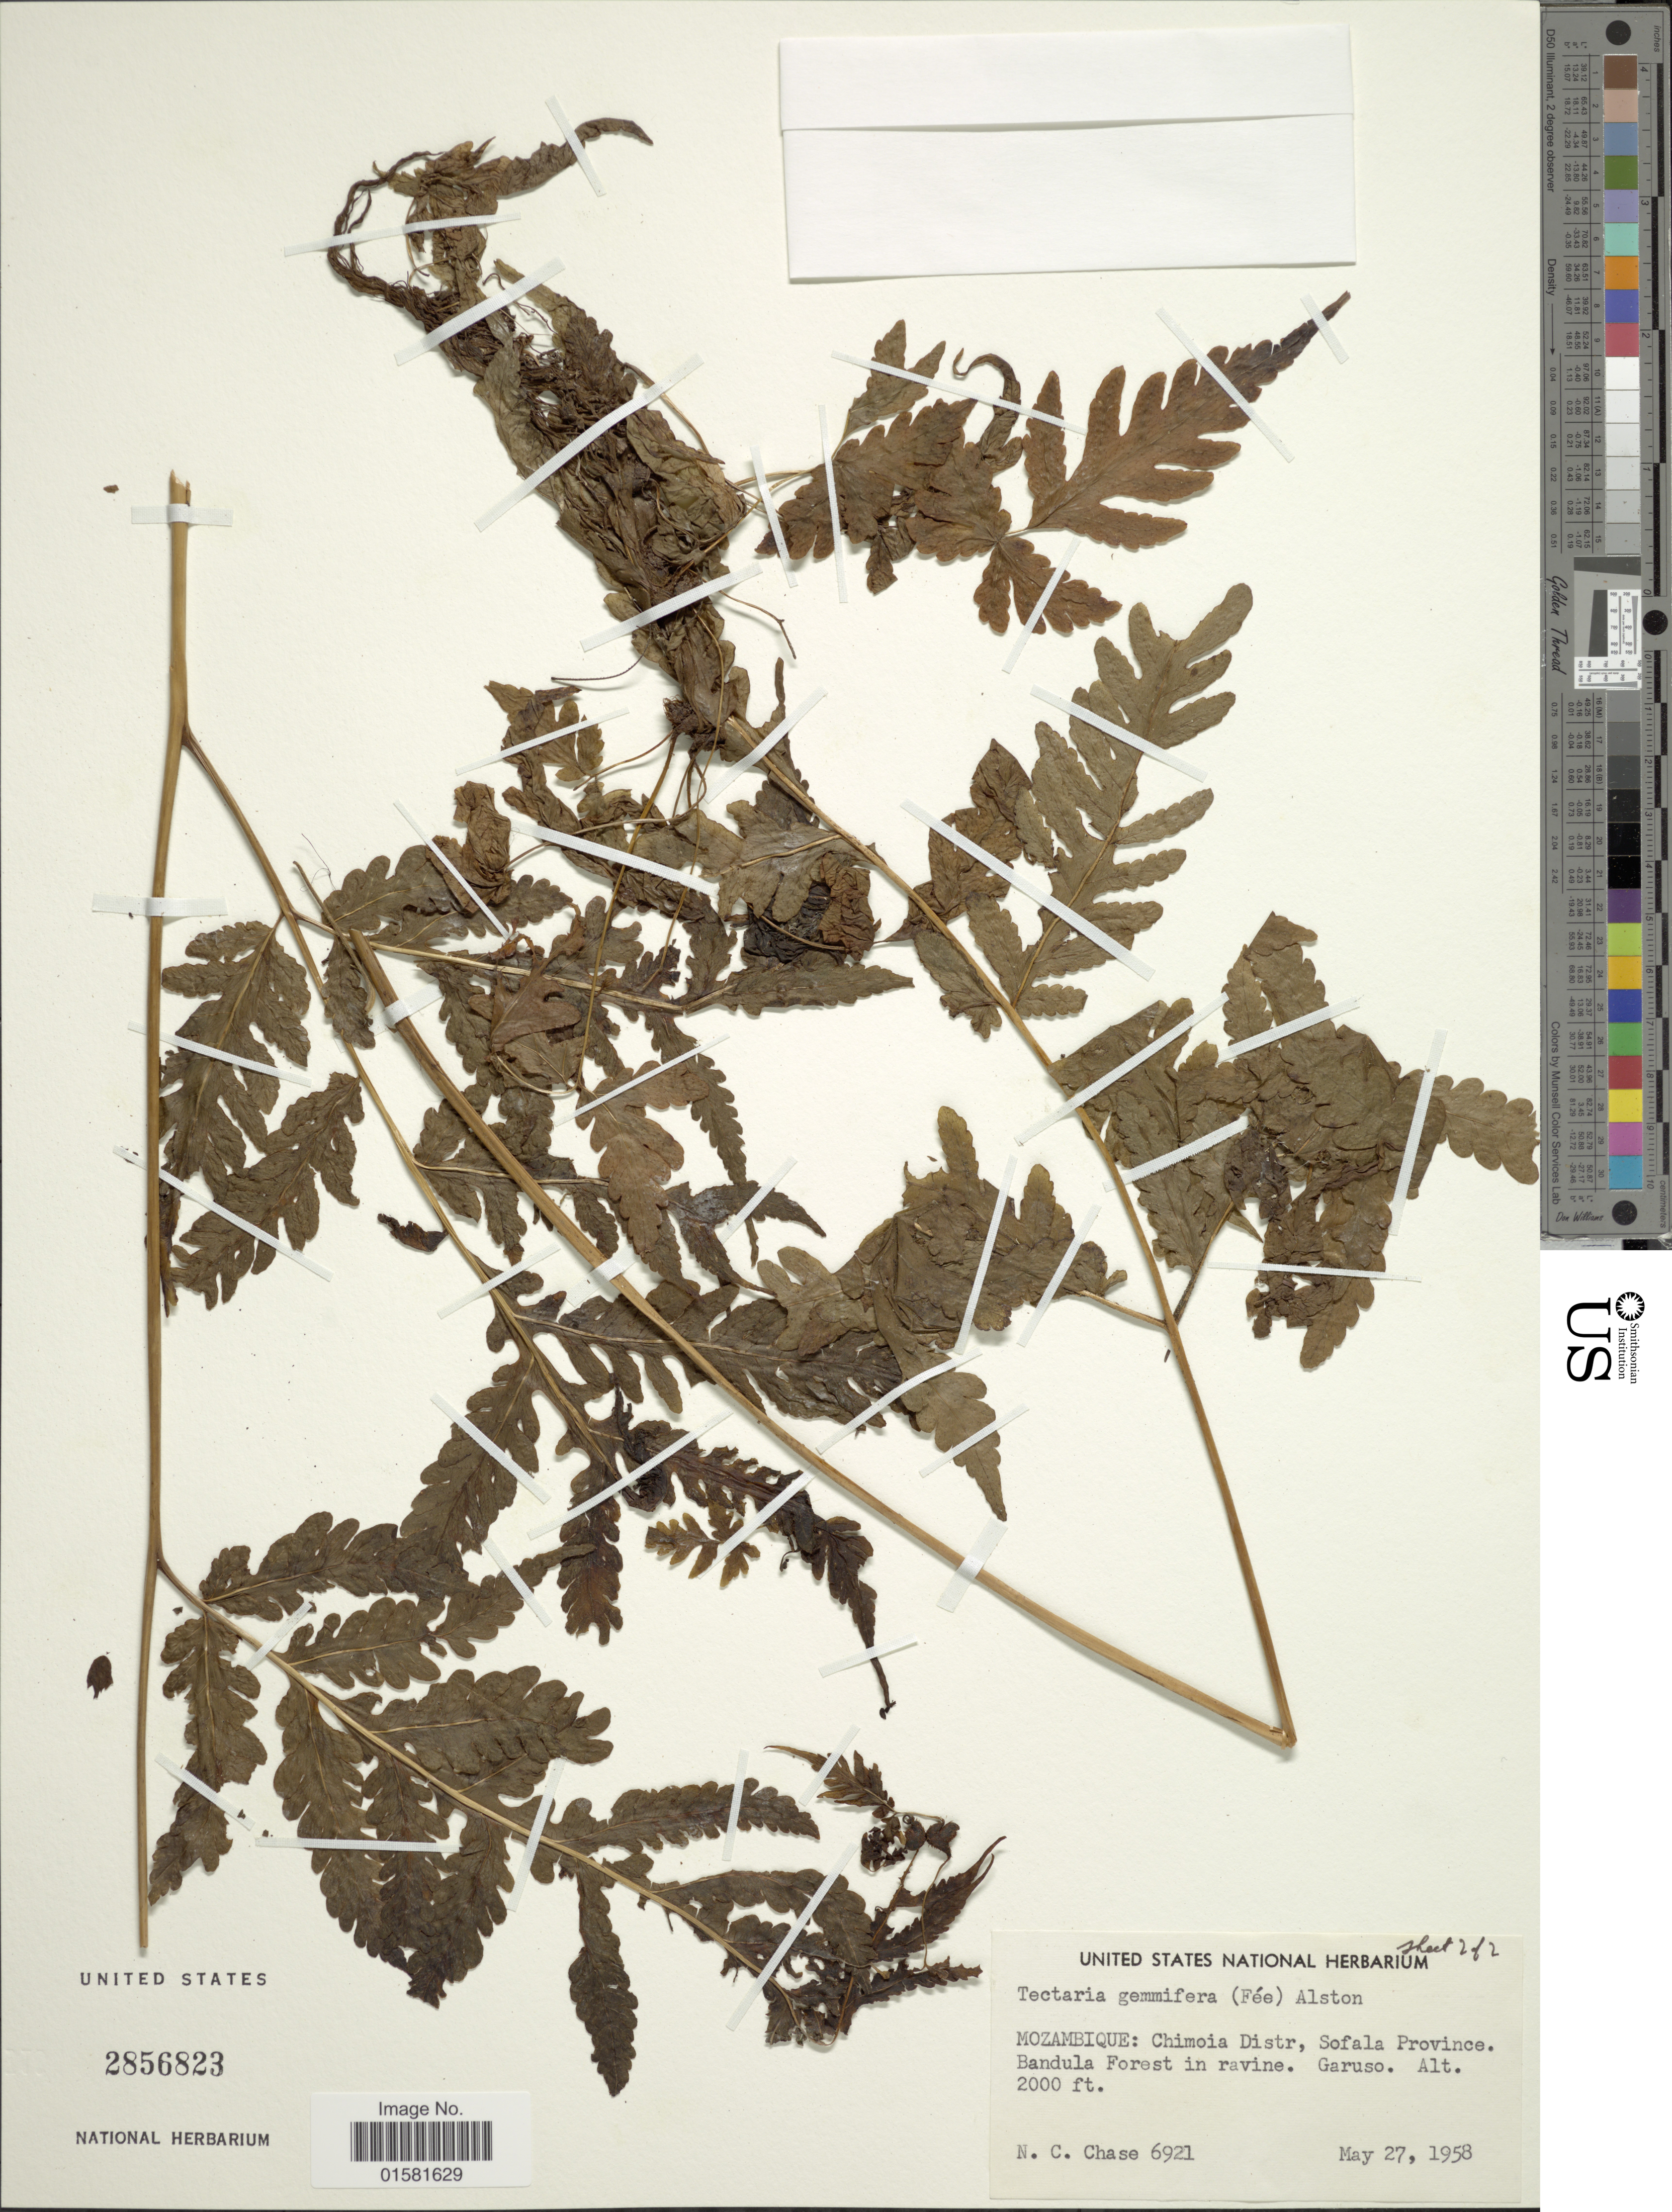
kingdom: Plantae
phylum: Tracheophyta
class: Polypodiopsida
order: Polypodiales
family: Tectariaceae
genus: Tectaria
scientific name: Tectaria gemmifera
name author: (Fée) Alston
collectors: N. C. Chase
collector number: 6921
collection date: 1958-05-27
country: Mozambique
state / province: Sofala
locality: Mozambique: Chimoia Distr, Sofala Province. Bandula Forest in ravine. Garuso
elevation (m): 610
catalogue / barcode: US 2856823